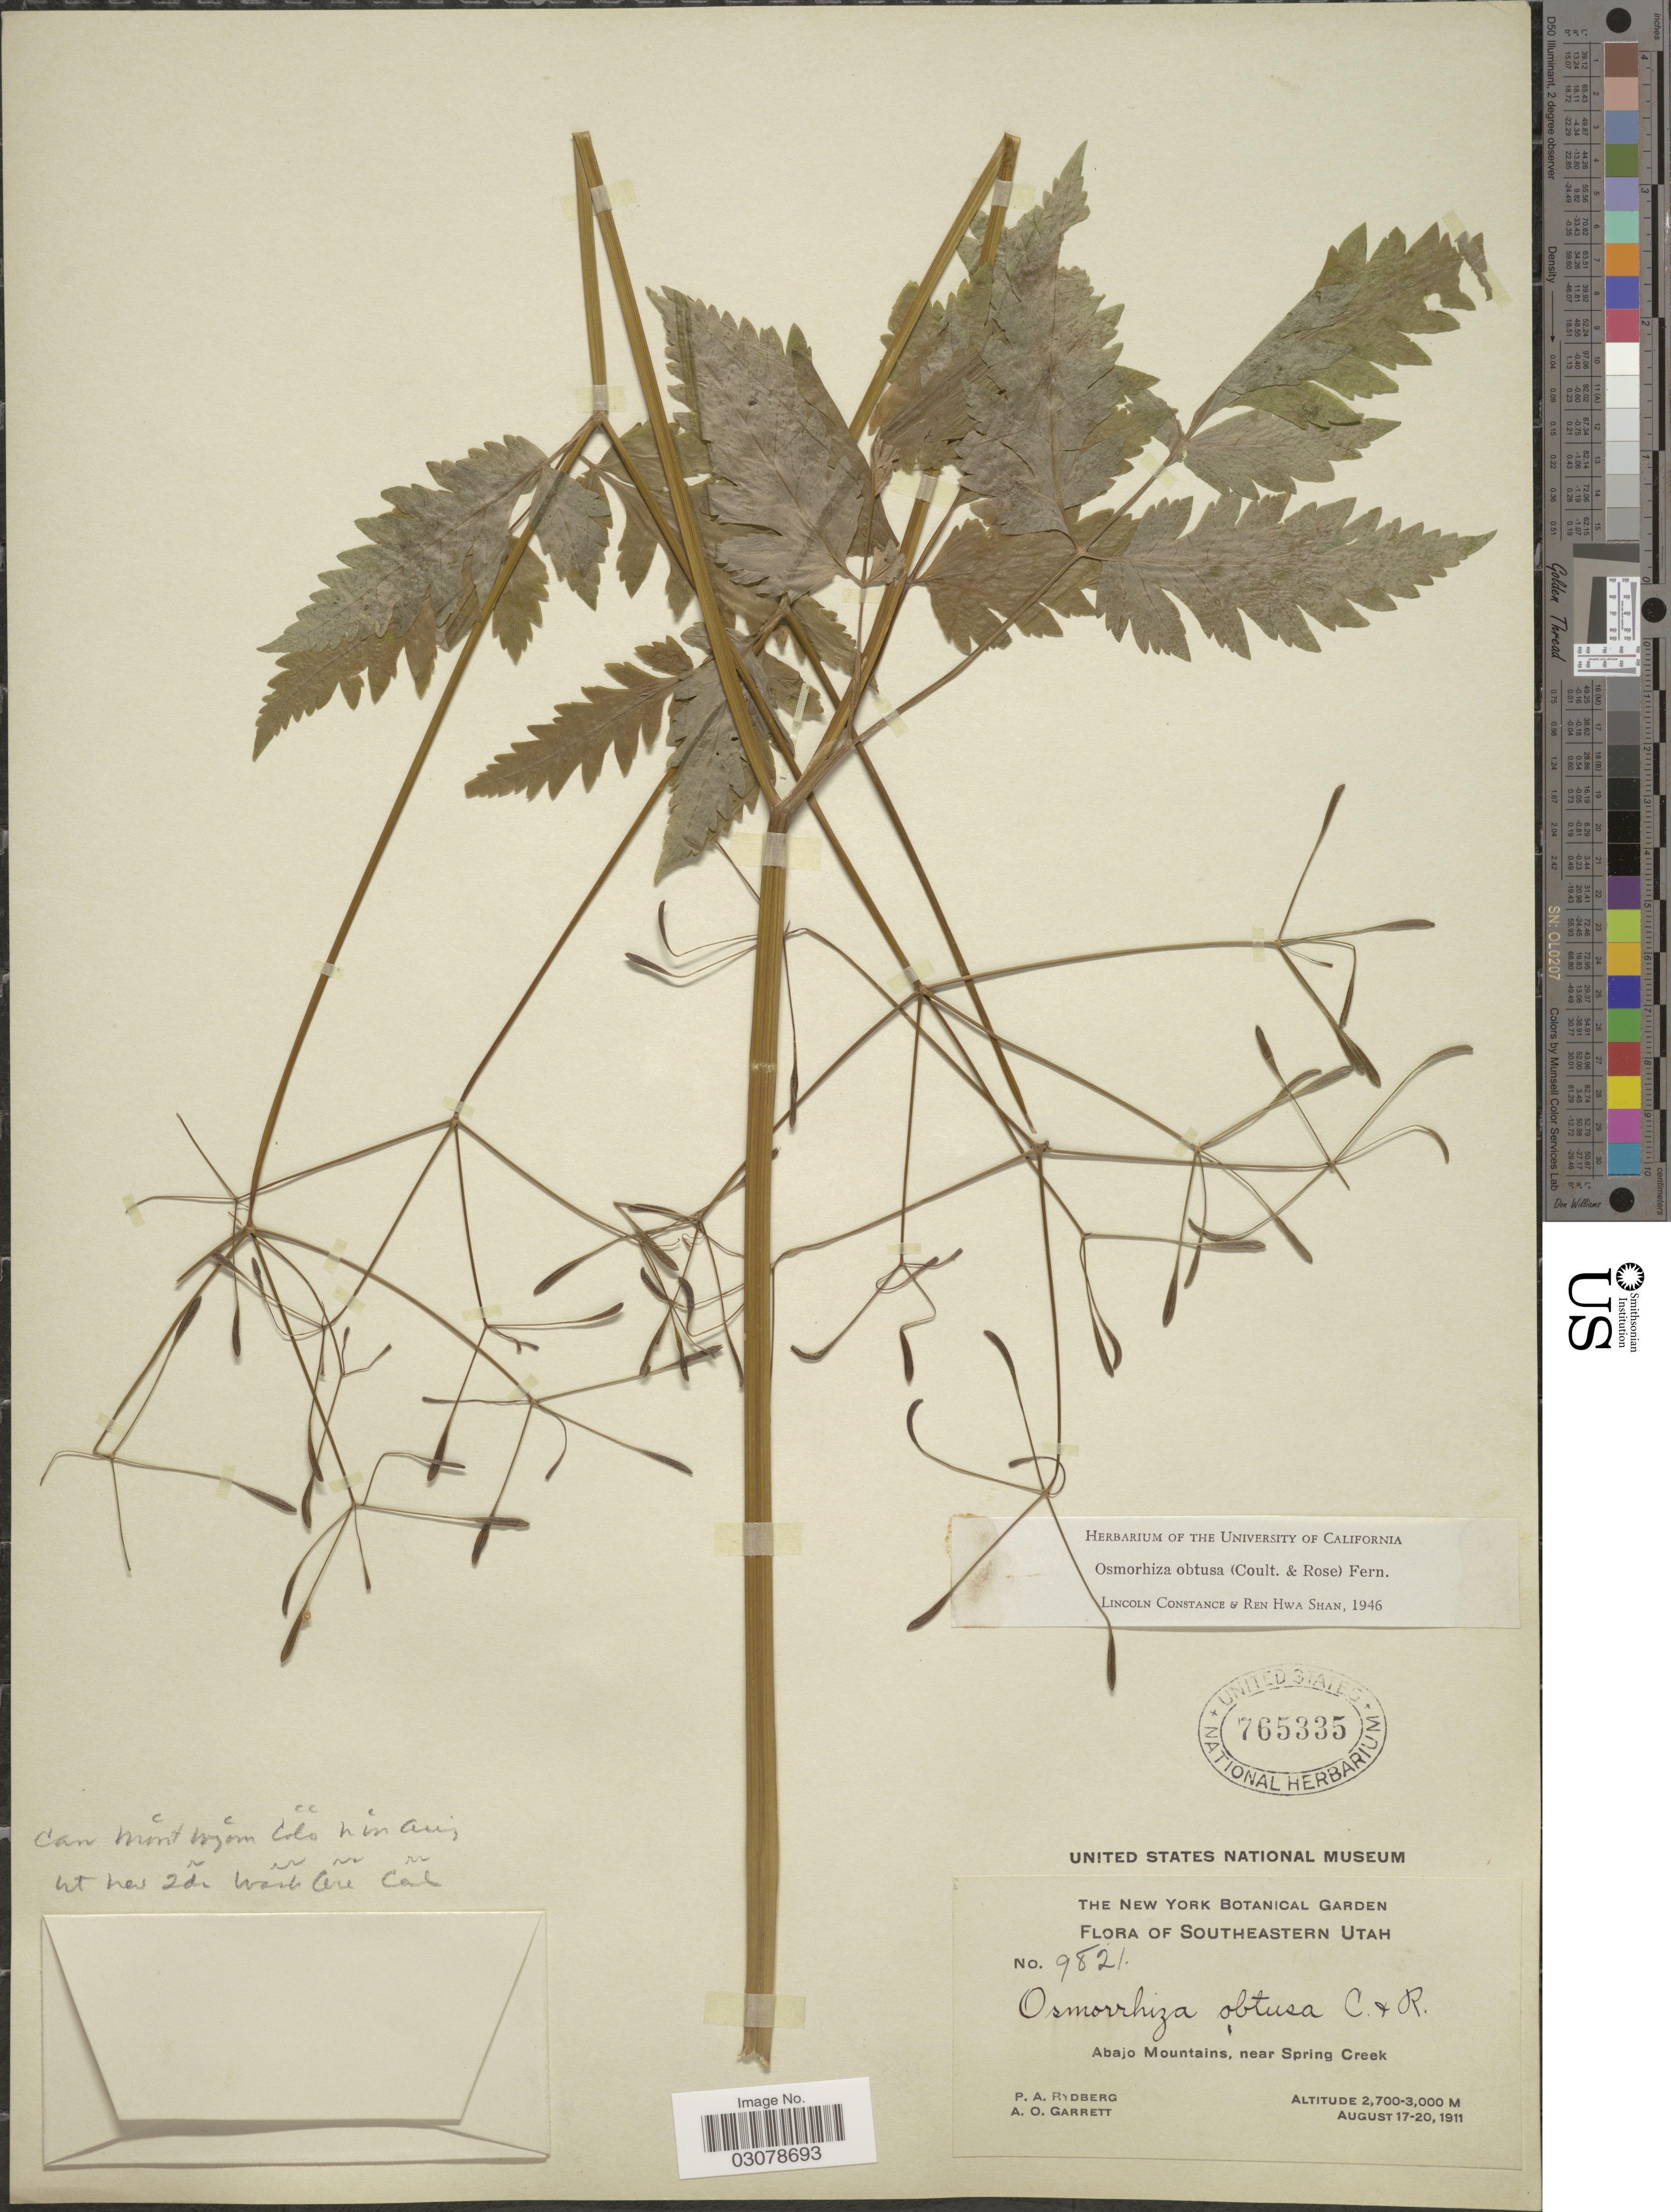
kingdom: Plantae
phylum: Tracheophyta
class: Magnoliopsida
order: Apiales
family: Apiaceae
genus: Osmorhiza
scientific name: Osmorhiza obtusa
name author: (J.M. Coult. & Rose) Fernald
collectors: P. A. Rydberg & A. O. Garrett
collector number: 9821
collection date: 1911-08-17/1911-08-20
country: United States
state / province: Utah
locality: Southeastern Utah, Abajo Mountains, near Spring Creek.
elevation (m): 2700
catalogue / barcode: US 765335